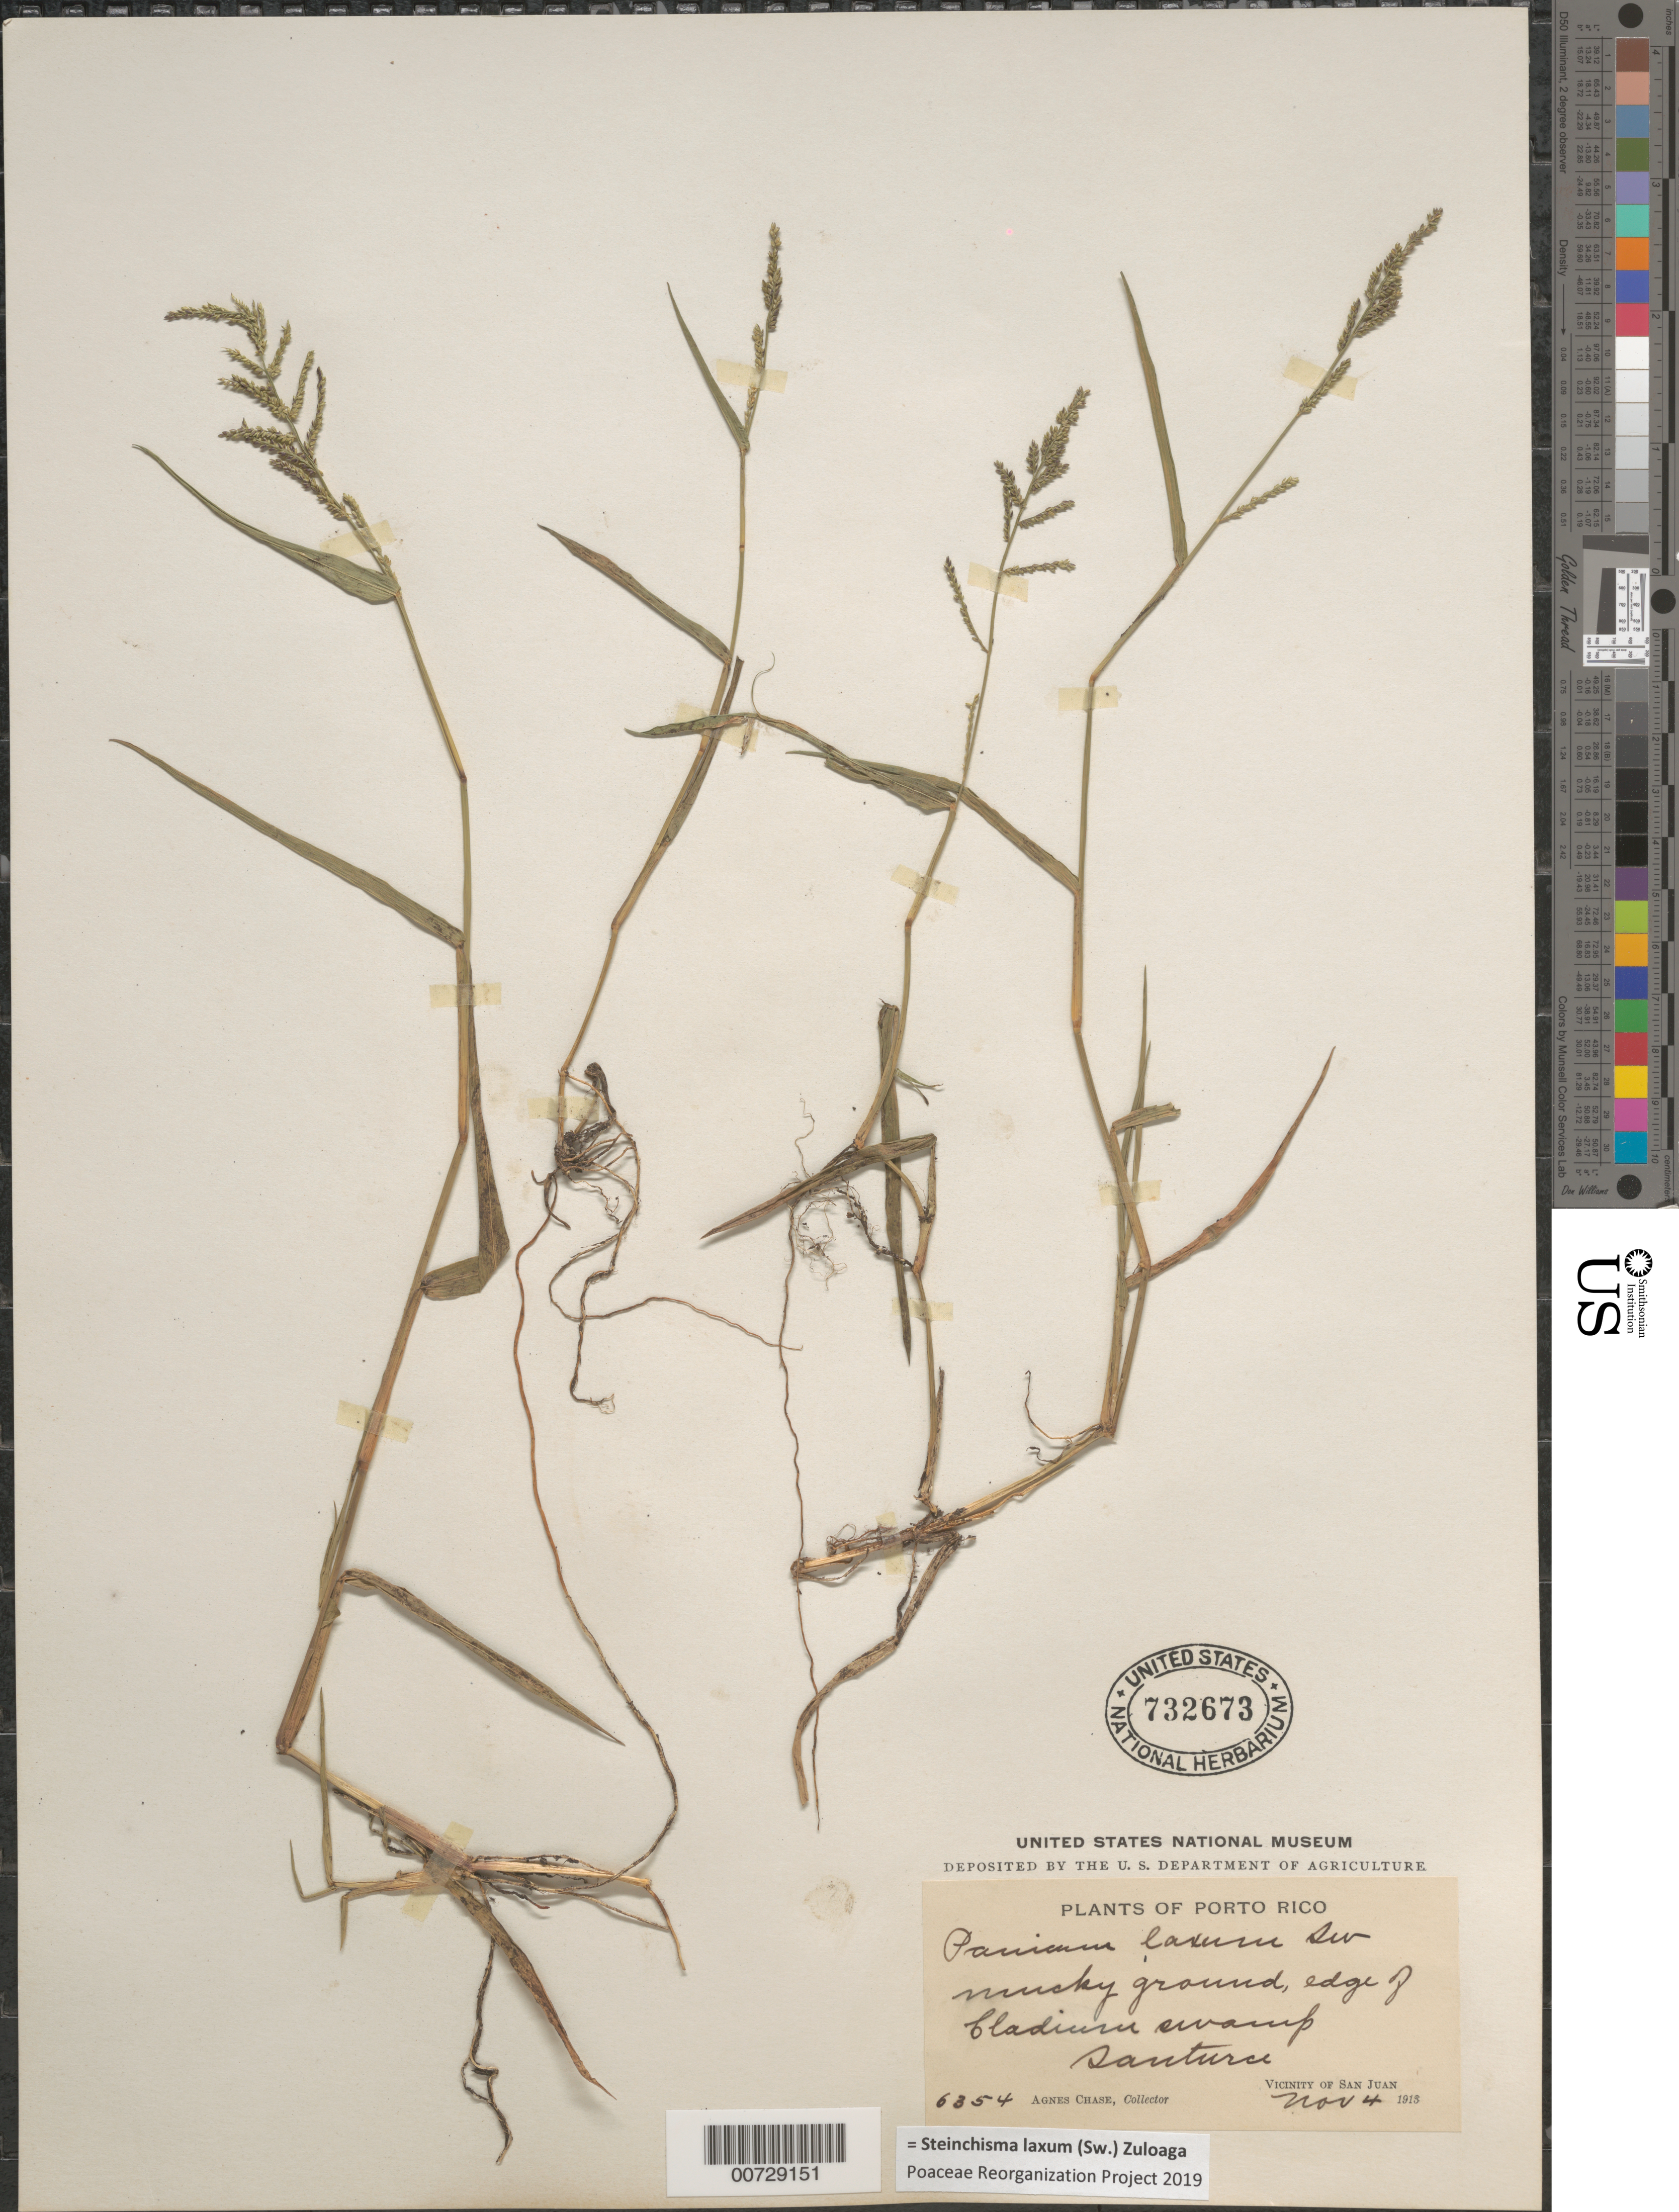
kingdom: Plantae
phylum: Tracheophyta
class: Liliopsida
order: Poales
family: Poaceae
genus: Steinchisma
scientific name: Steinchisma laxum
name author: (Sw.) Zuloaga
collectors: A. Chase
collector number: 6354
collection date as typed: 04 Nov 1913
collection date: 1913-11-04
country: Puerto Rico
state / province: San Juan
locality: San Juan, vic of; Santurce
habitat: Mucky ground, edge of Cladium swamp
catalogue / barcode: US 732673